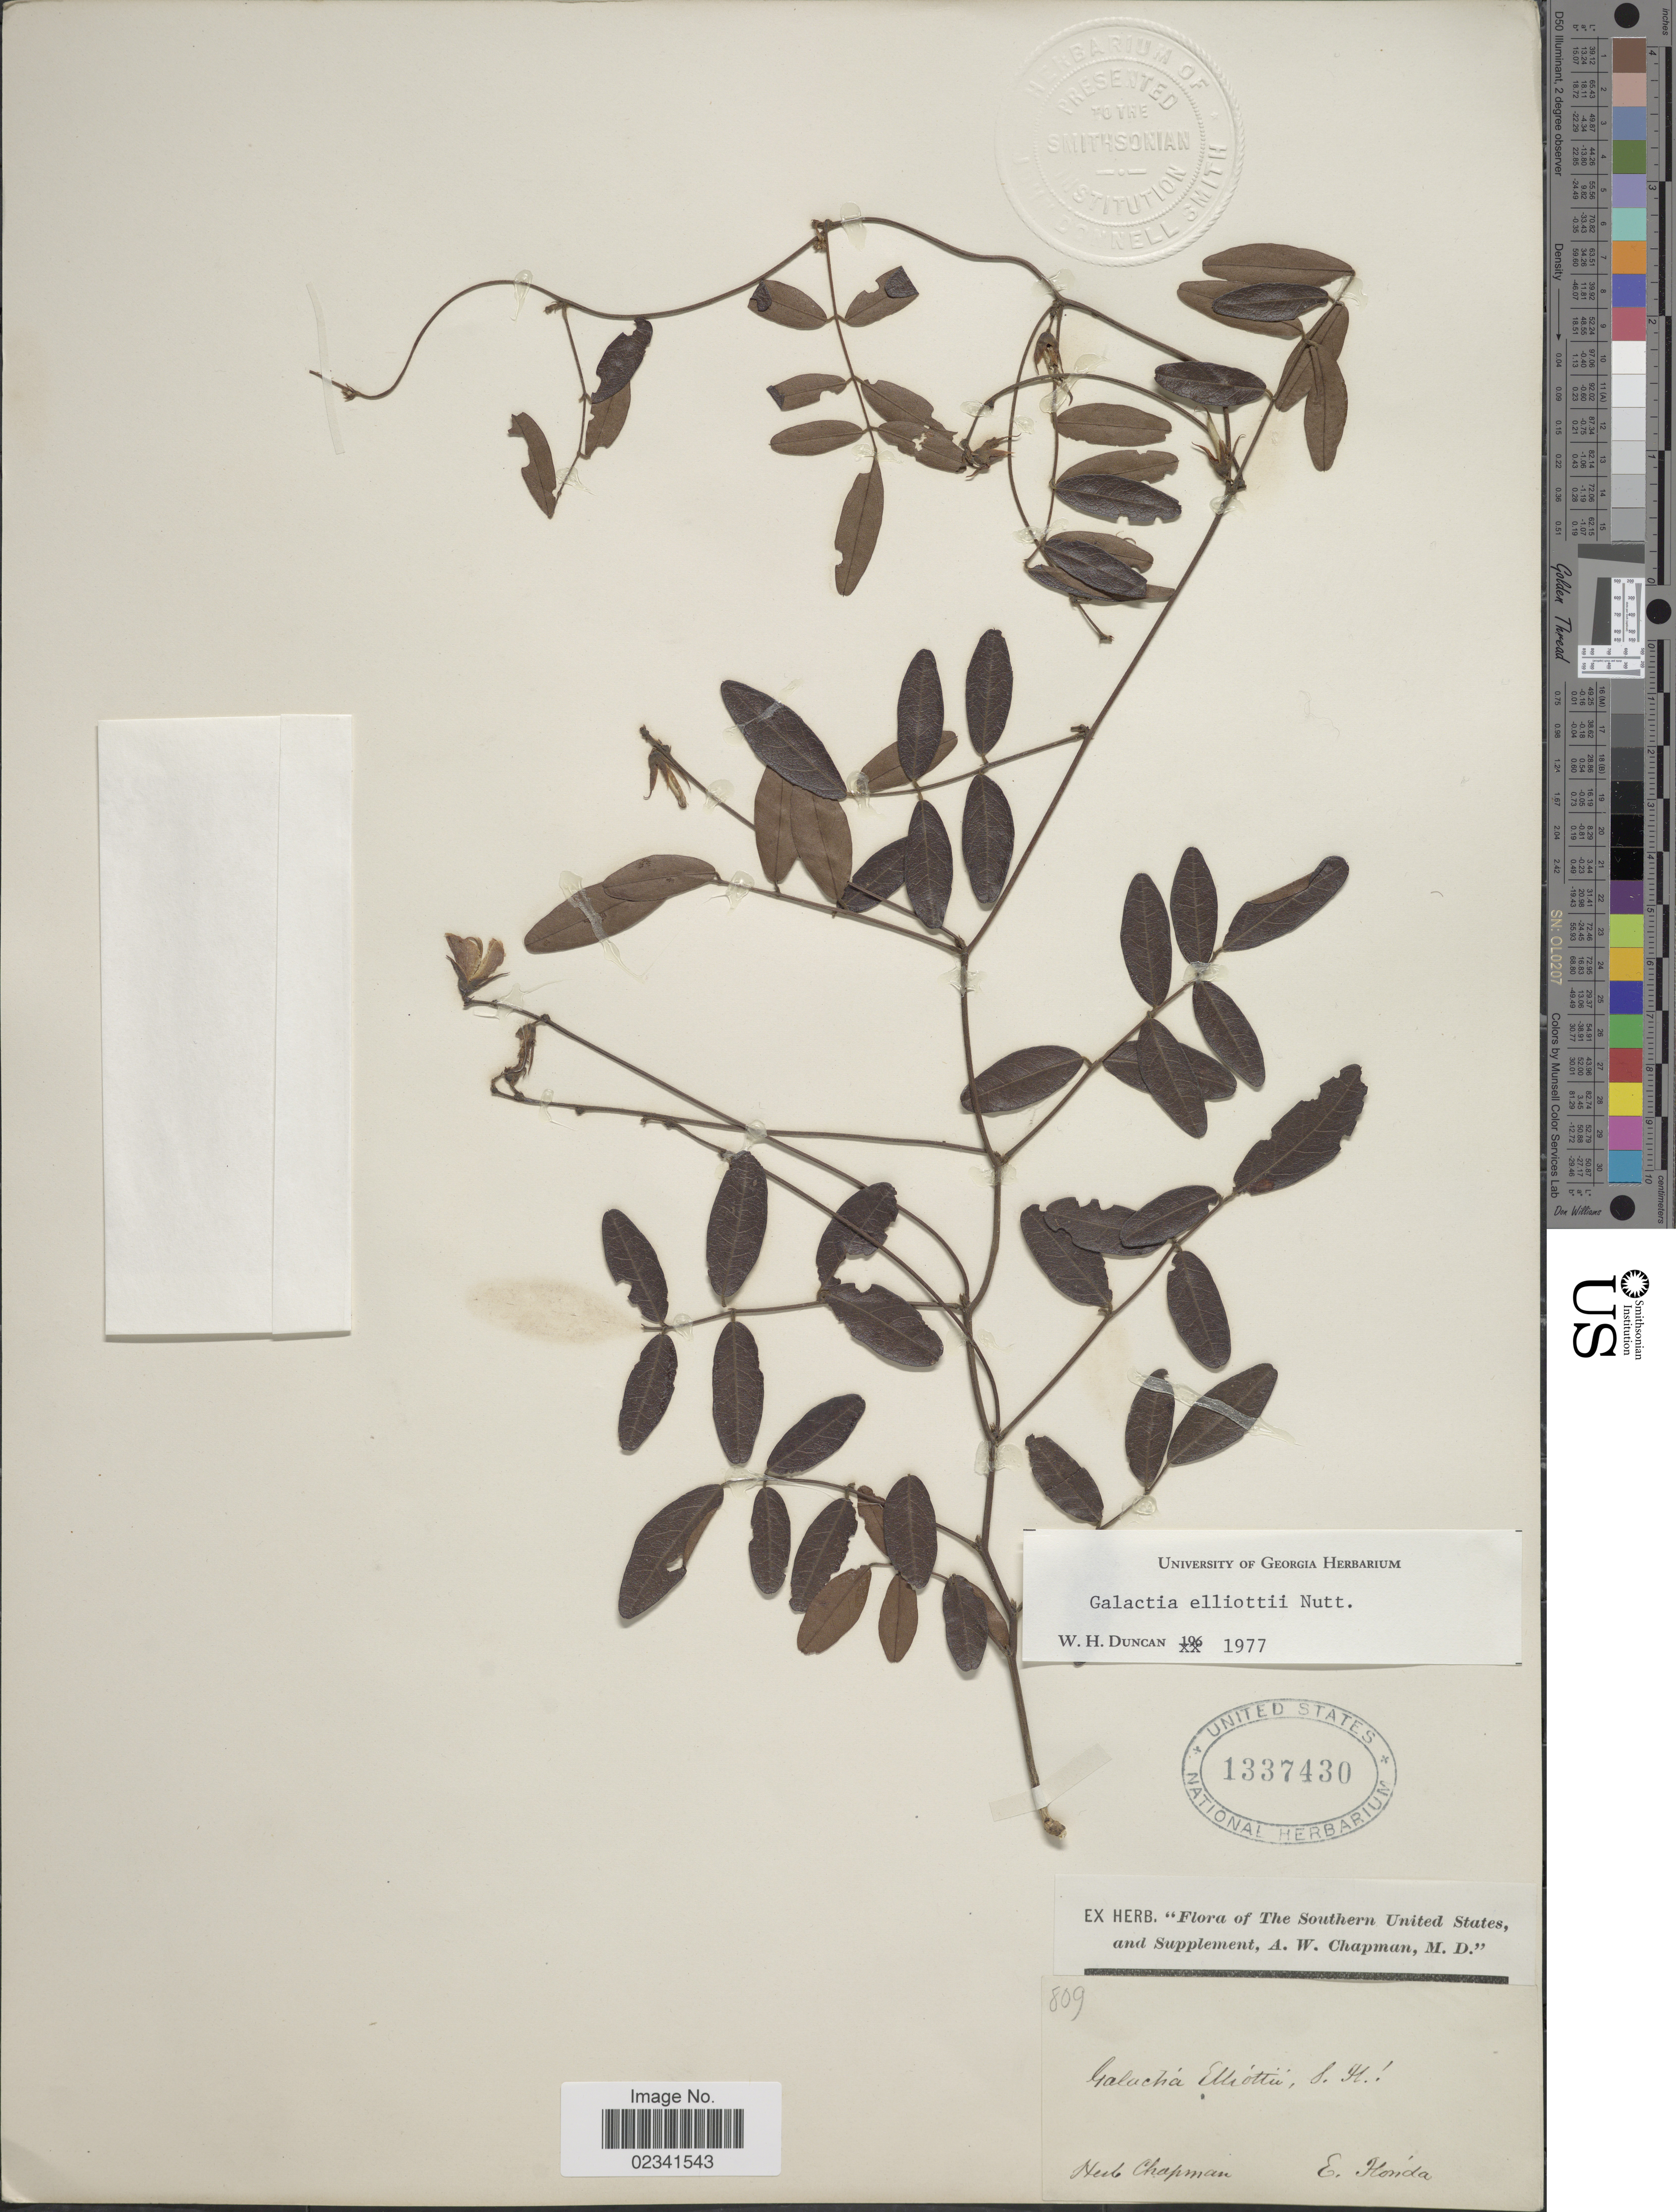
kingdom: Plantae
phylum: Tracheophyta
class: Magnoliopsida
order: Fabales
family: Fabaceae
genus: Galactia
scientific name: Galactia elliottii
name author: Nutt.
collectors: ex herb. A.W. Chapman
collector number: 809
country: United States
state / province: Florida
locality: The Southern United States, E. Florida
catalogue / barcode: US 1337430